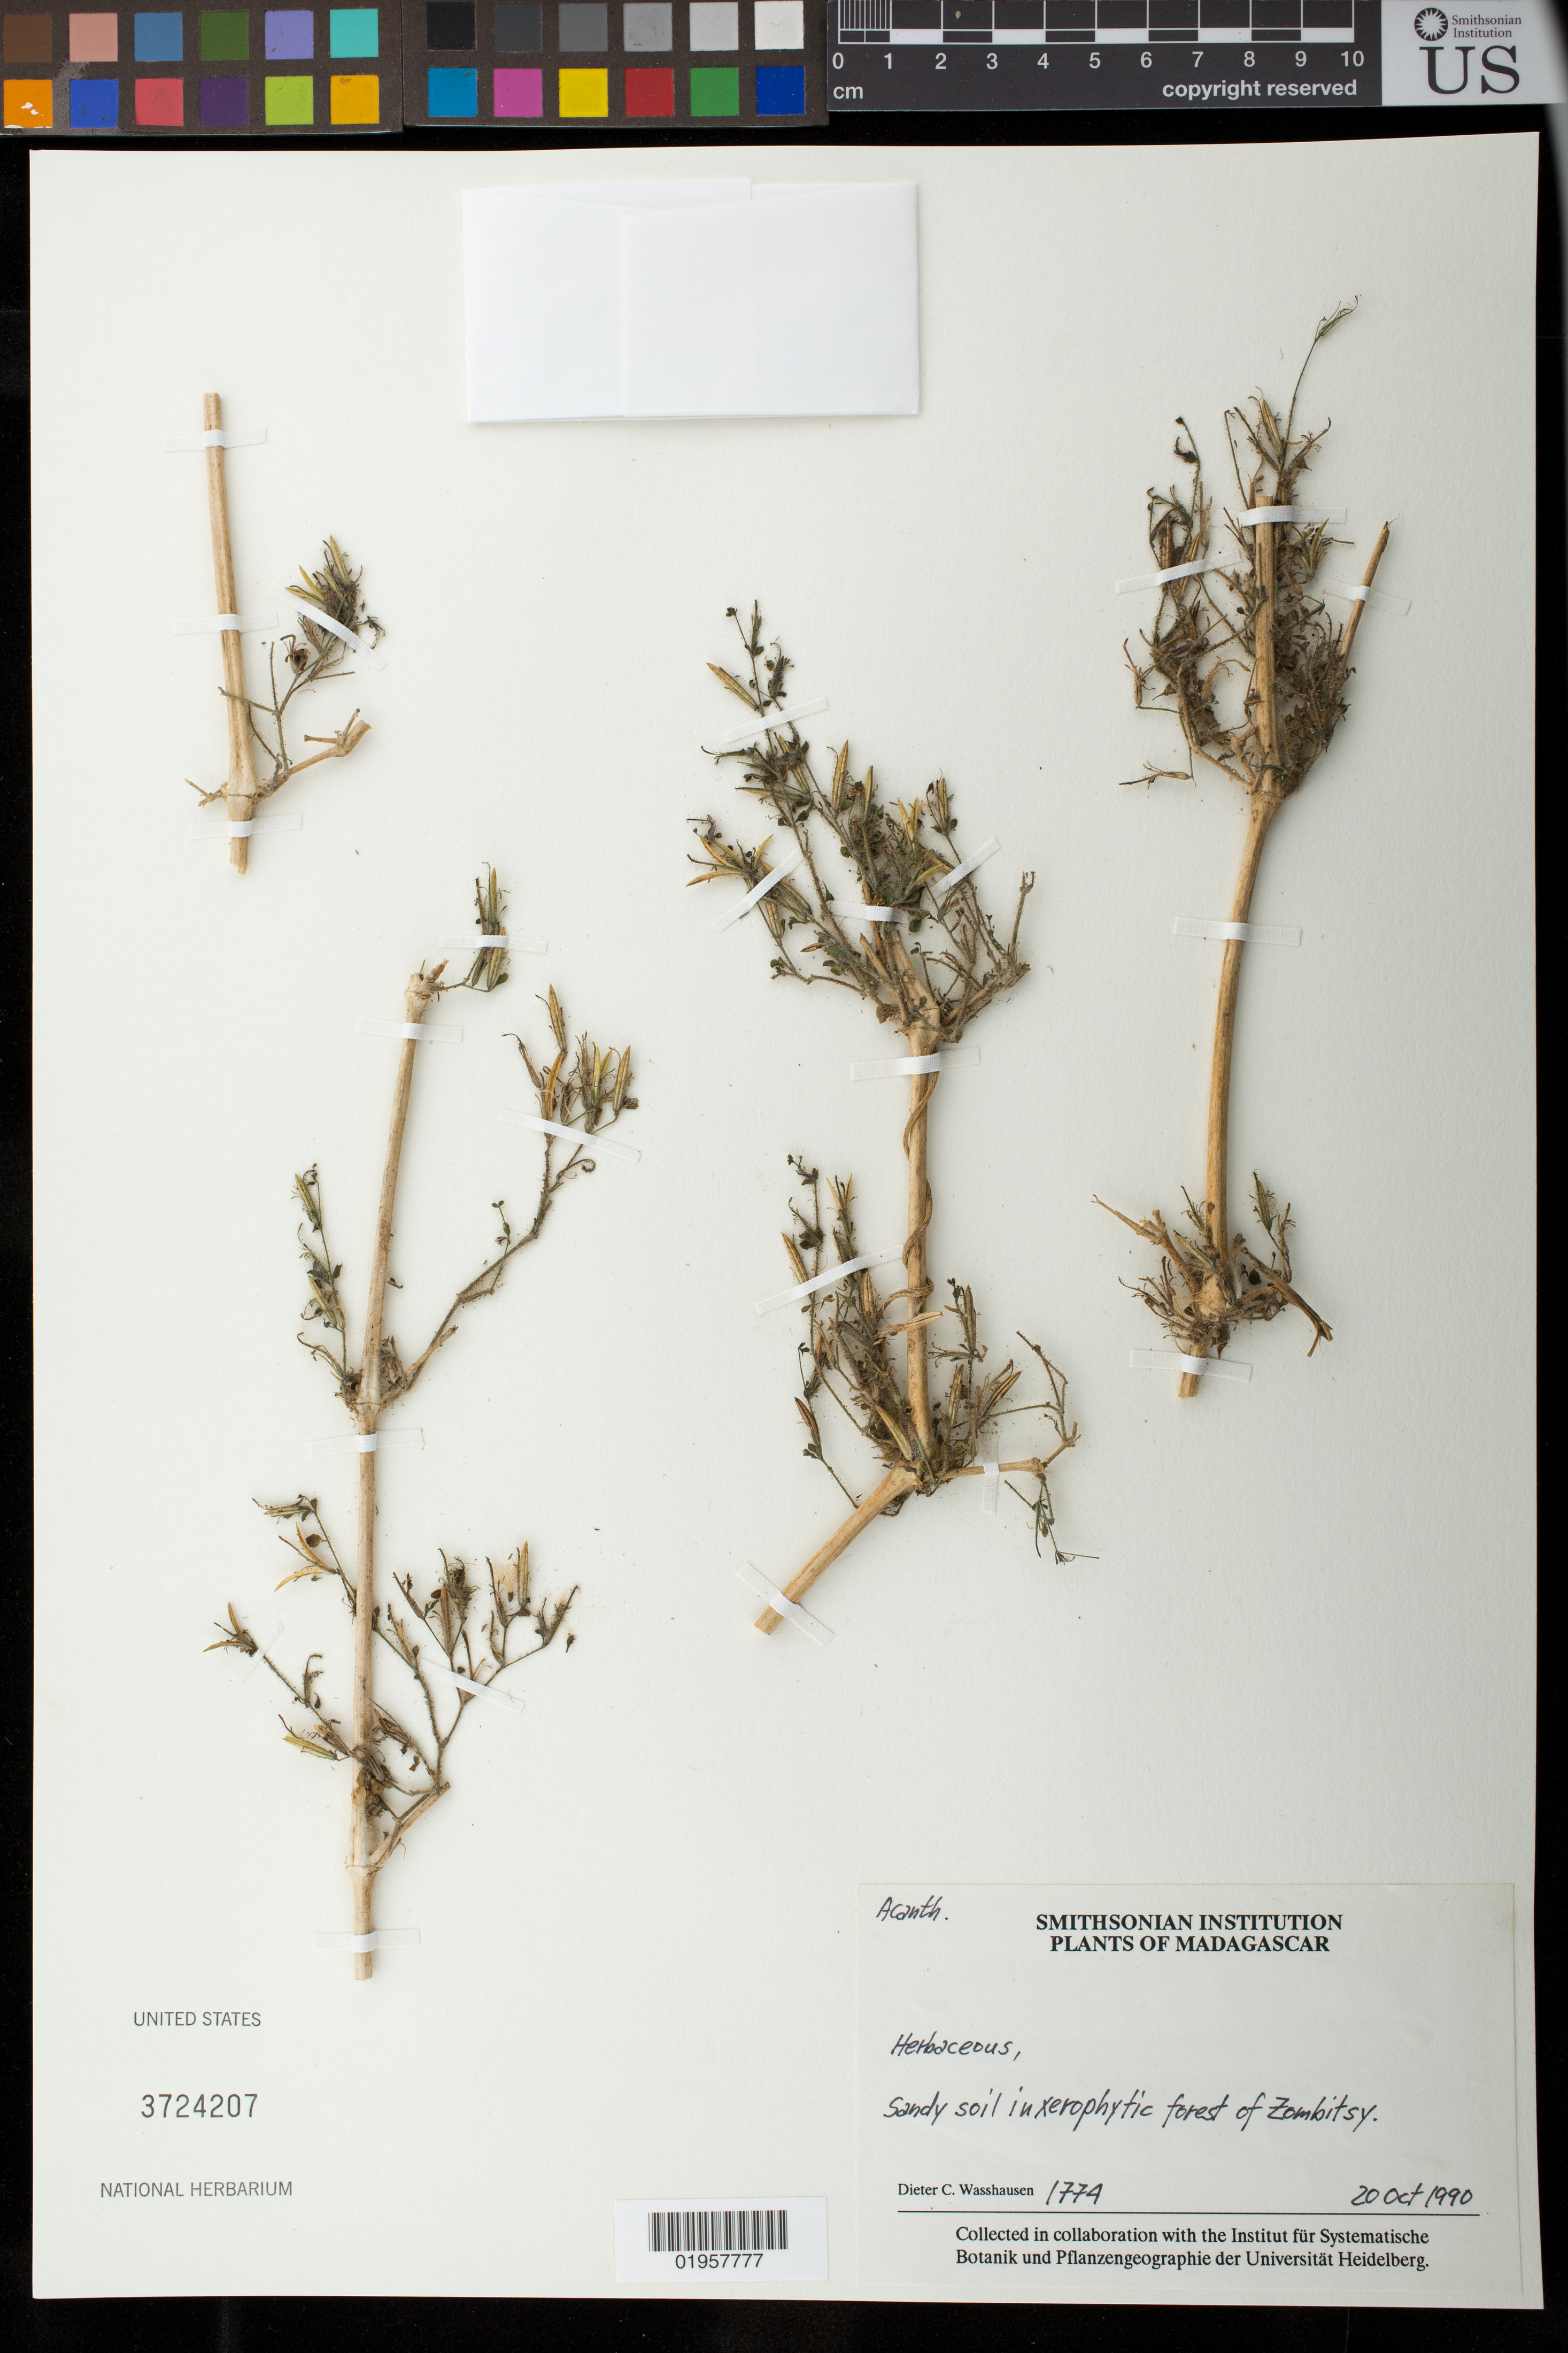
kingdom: Plantae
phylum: Tracheophyta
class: Magnoliopsida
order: Lamiales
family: Acanthaceae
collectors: D. C. Wasshausen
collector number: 1774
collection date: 1990-10-20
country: Madagascar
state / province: Atsimo-Andrefana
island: Madagascar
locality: Zombitsy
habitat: Sandy soil in xerophytic forest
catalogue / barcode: US 3724207